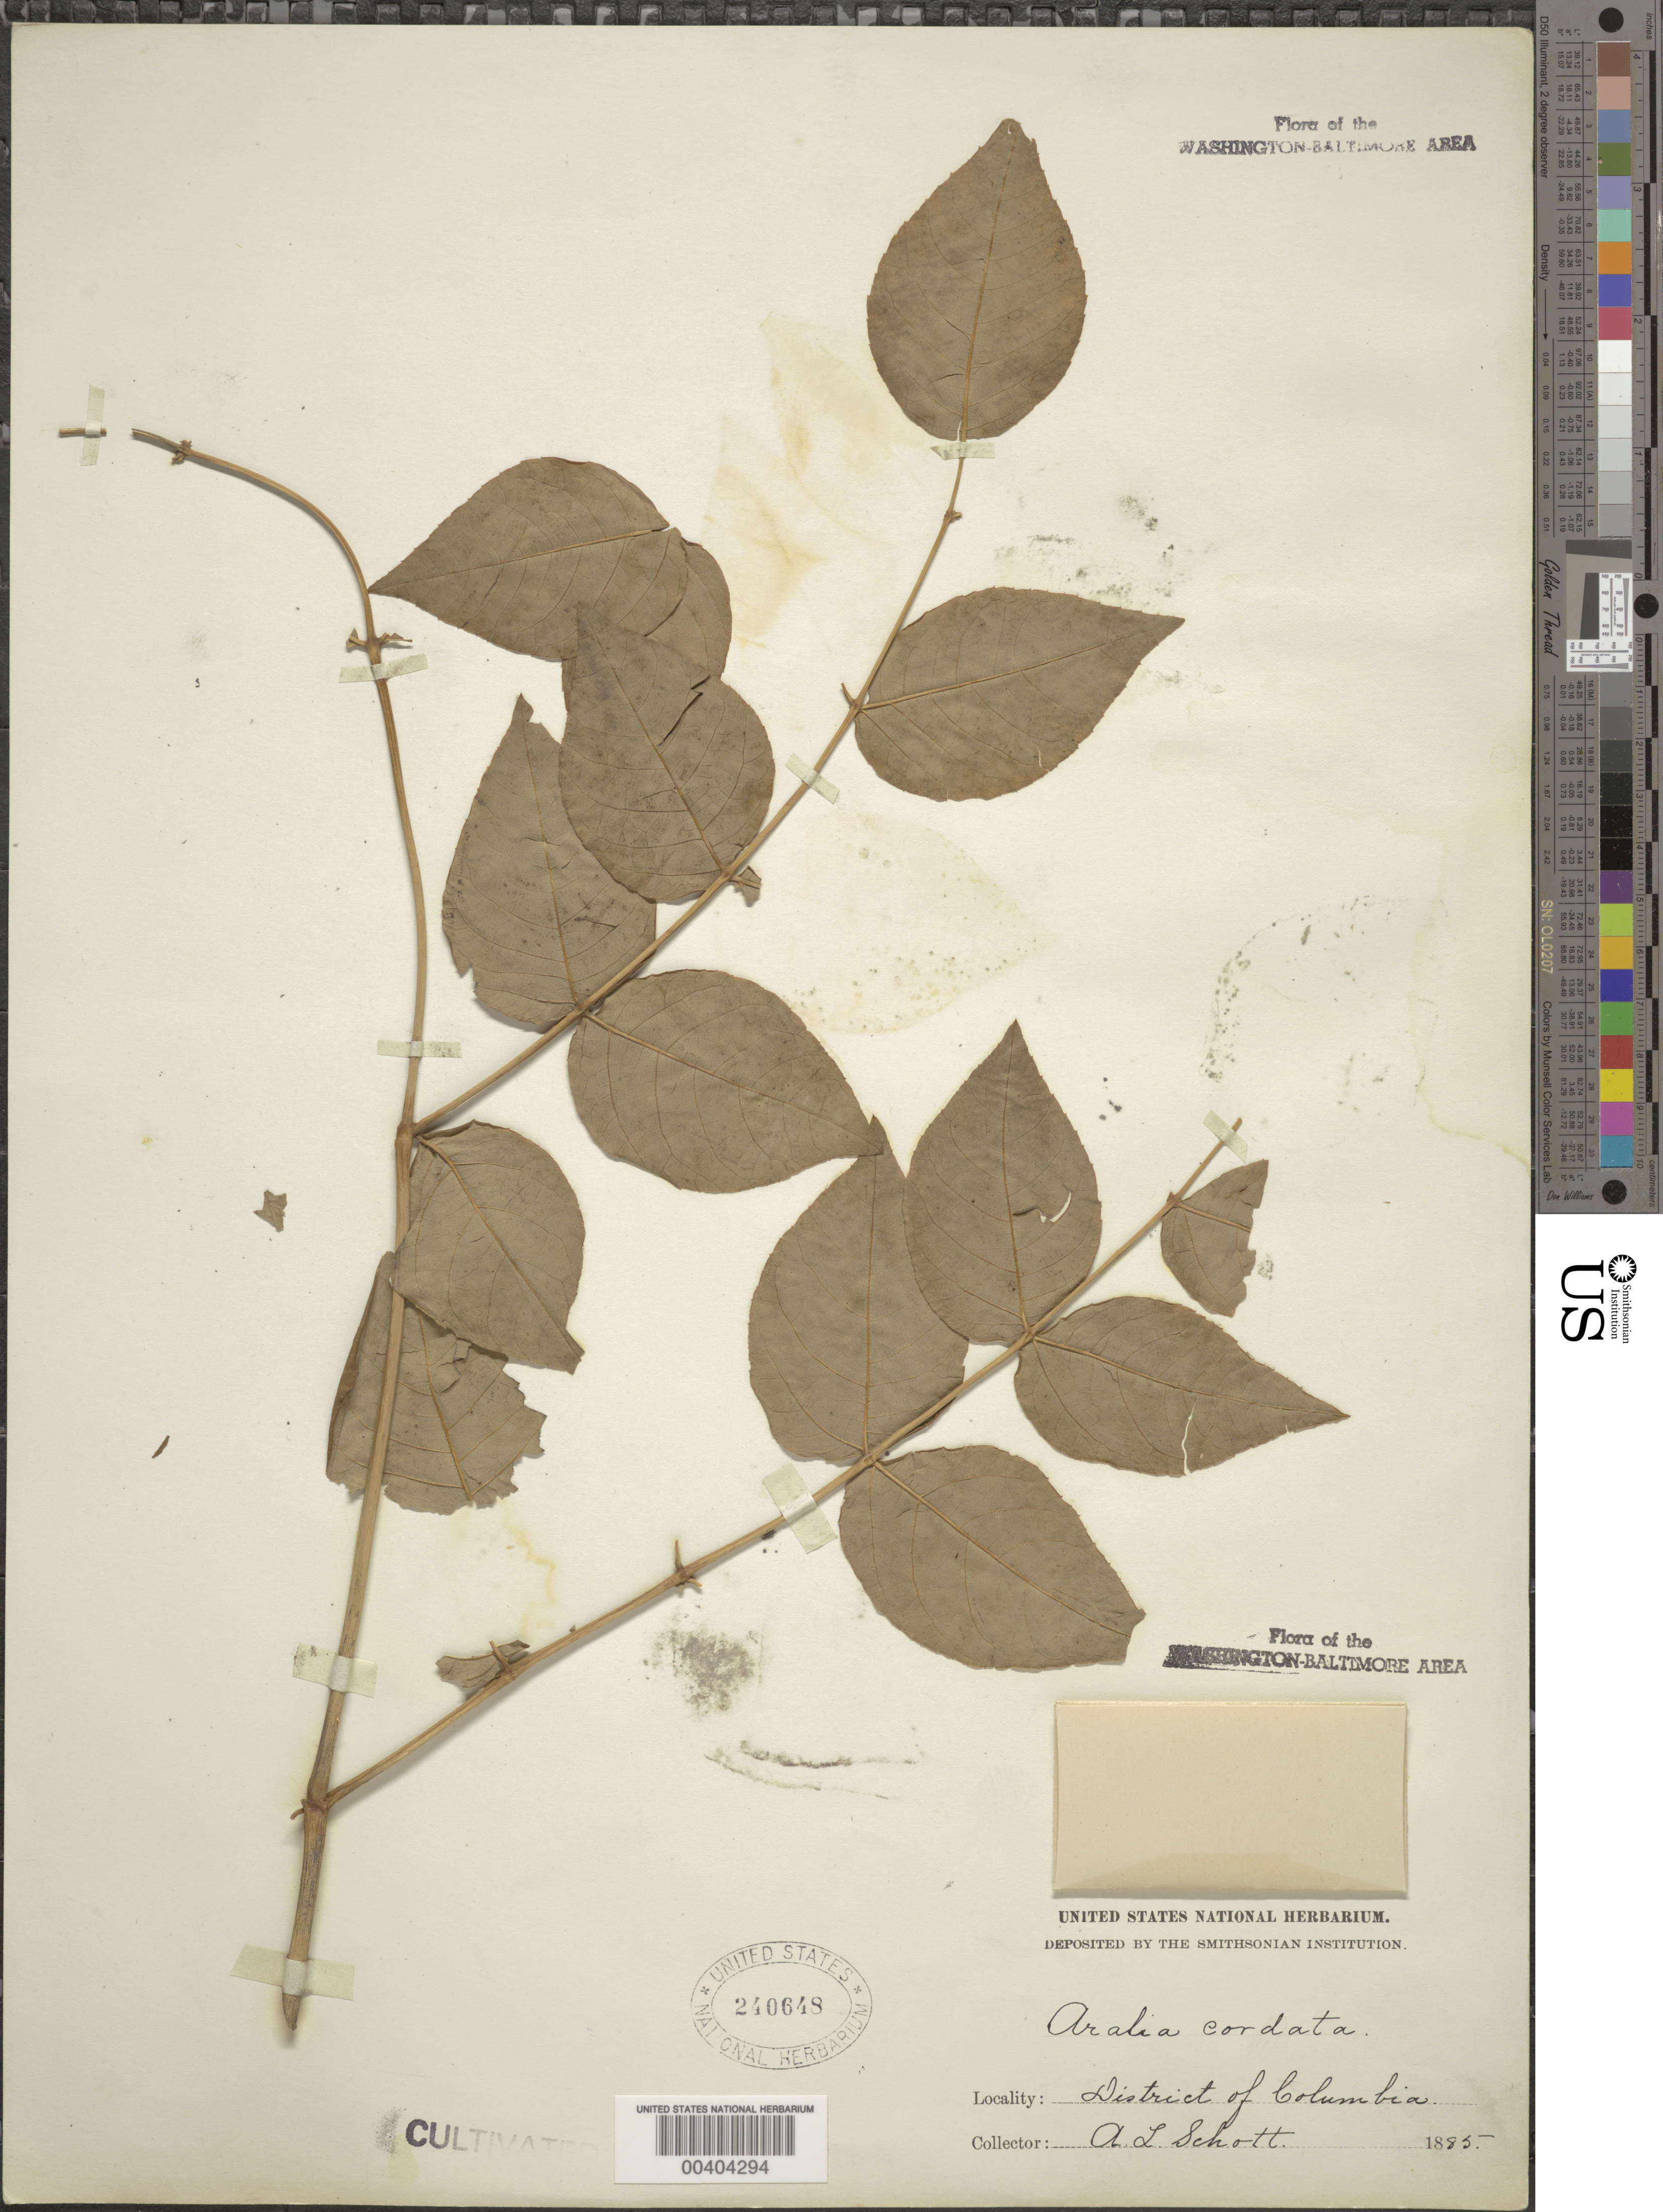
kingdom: Plantae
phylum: Tracheophyta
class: Magnoliopsida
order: Apiales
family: Araliaceae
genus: Aralia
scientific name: Aralia cordata subsp. cordata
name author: Thunb.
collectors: A. L. Schott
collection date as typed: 1885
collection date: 1885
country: United States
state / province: District of Columbia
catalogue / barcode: US 240648